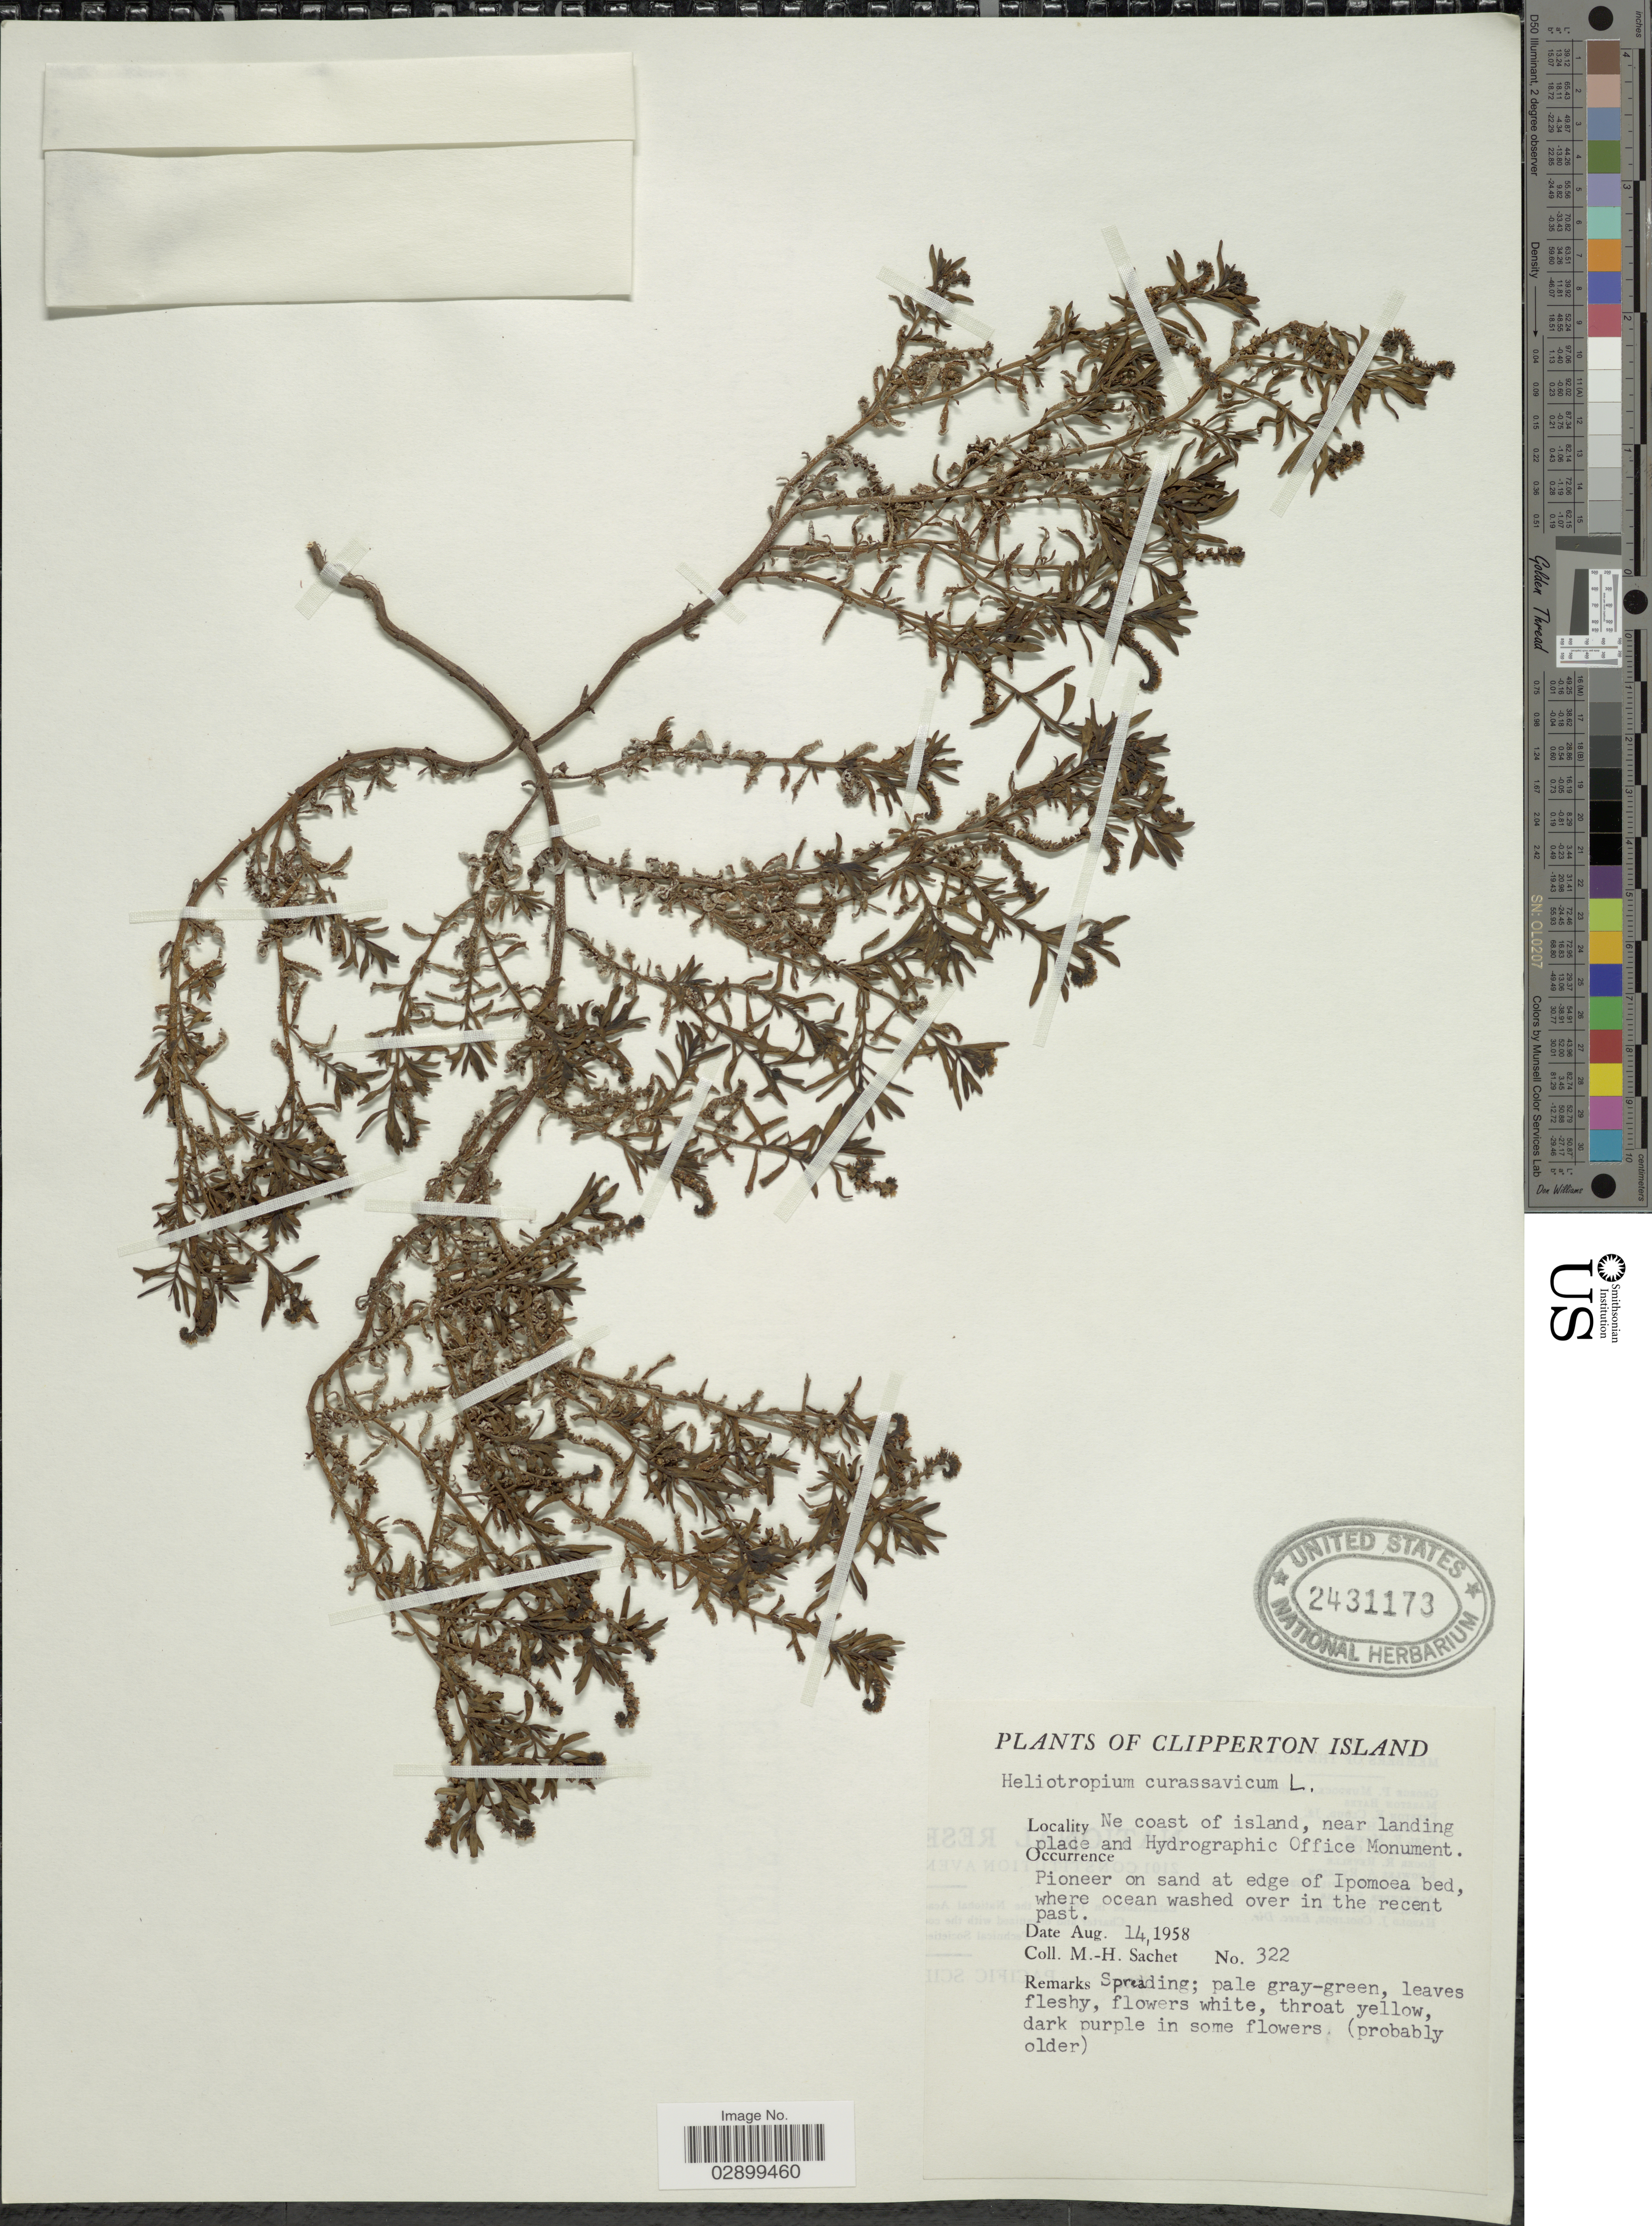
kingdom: Plantae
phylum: Tracheophyta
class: Magnoliopsida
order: Boraginales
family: Heliotropiaceae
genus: Heliotropium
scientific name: Heliotropium curassavicum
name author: L.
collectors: M.-H. Sachet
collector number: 322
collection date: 1958-08-14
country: Central Am. Pac. Islands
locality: Clipperton Island. Ne coast of island, near landing place and Hydrographic Office Monument. Pioneer on sand at edge of Ipomoea bed, where ocean washed over in the recent past.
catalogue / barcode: US 2431173